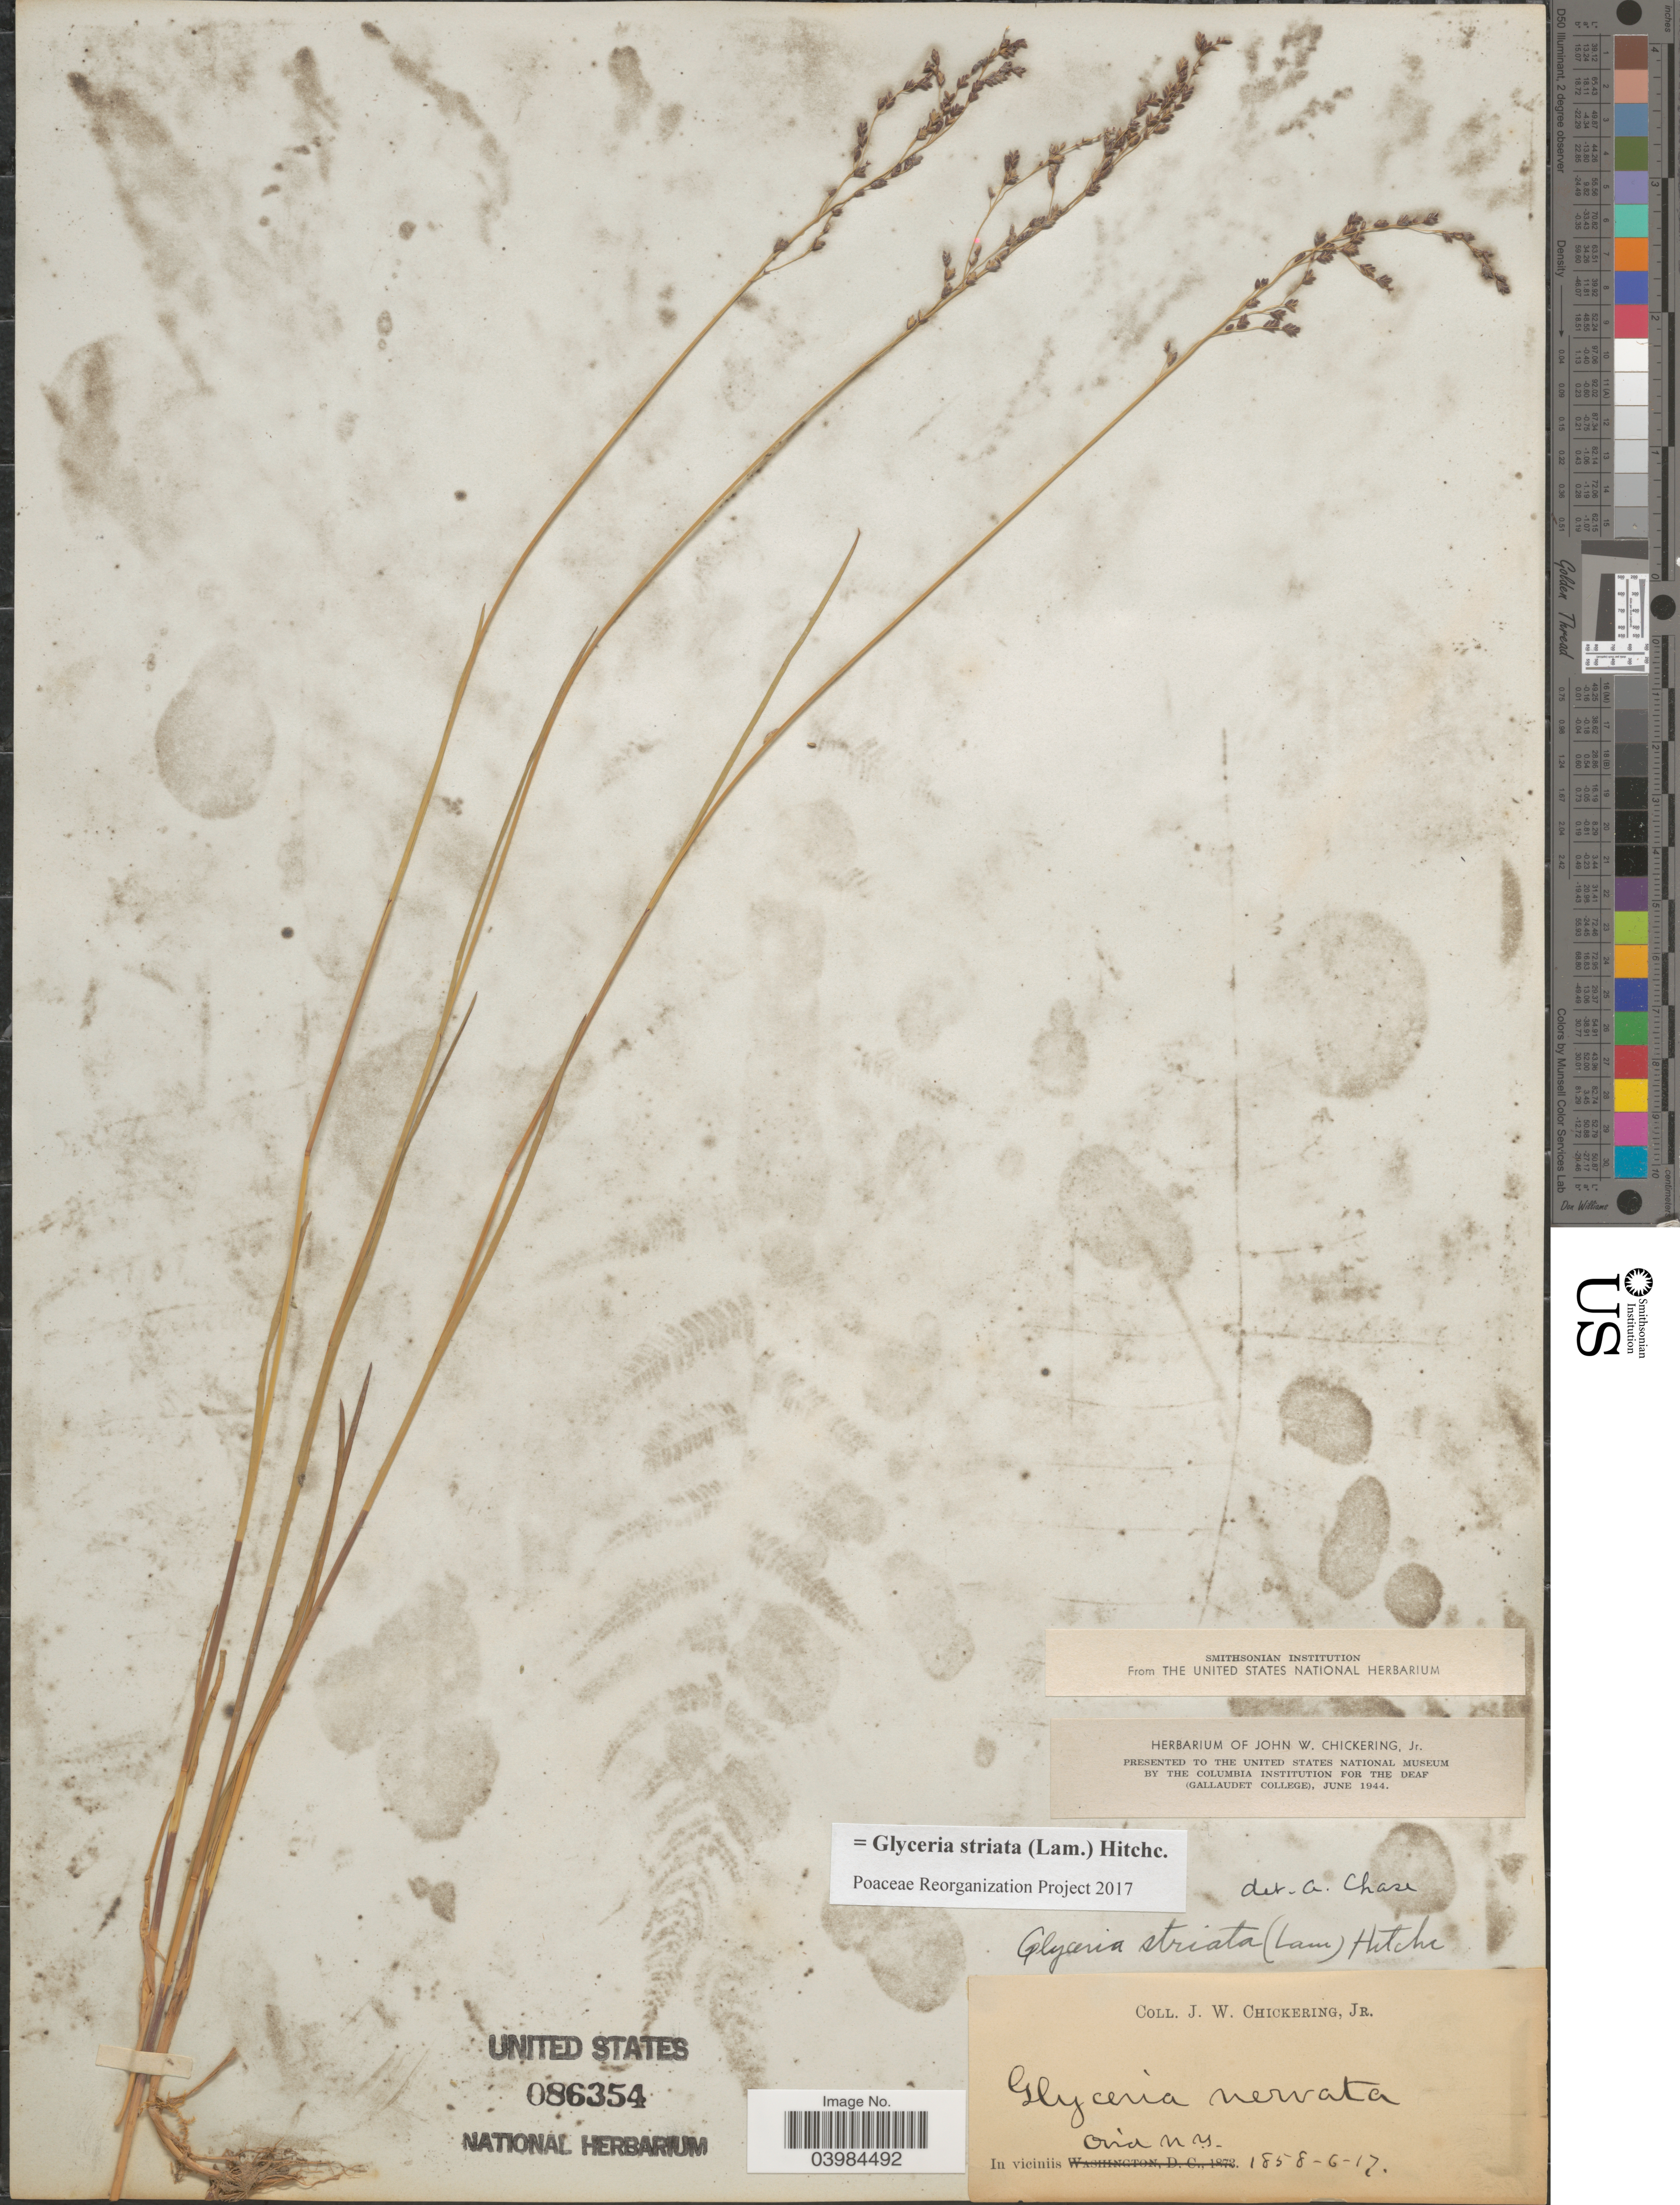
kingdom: Plantae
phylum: Tracheophyta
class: Liliopsida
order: Poales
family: Poaceae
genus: Glyceria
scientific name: Glyceria striata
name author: (Lam.) Hitchc.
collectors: J. W. Chickering Jr.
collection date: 1858-06-17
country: United States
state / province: New York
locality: In viciniis Ovid.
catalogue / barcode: US 86354